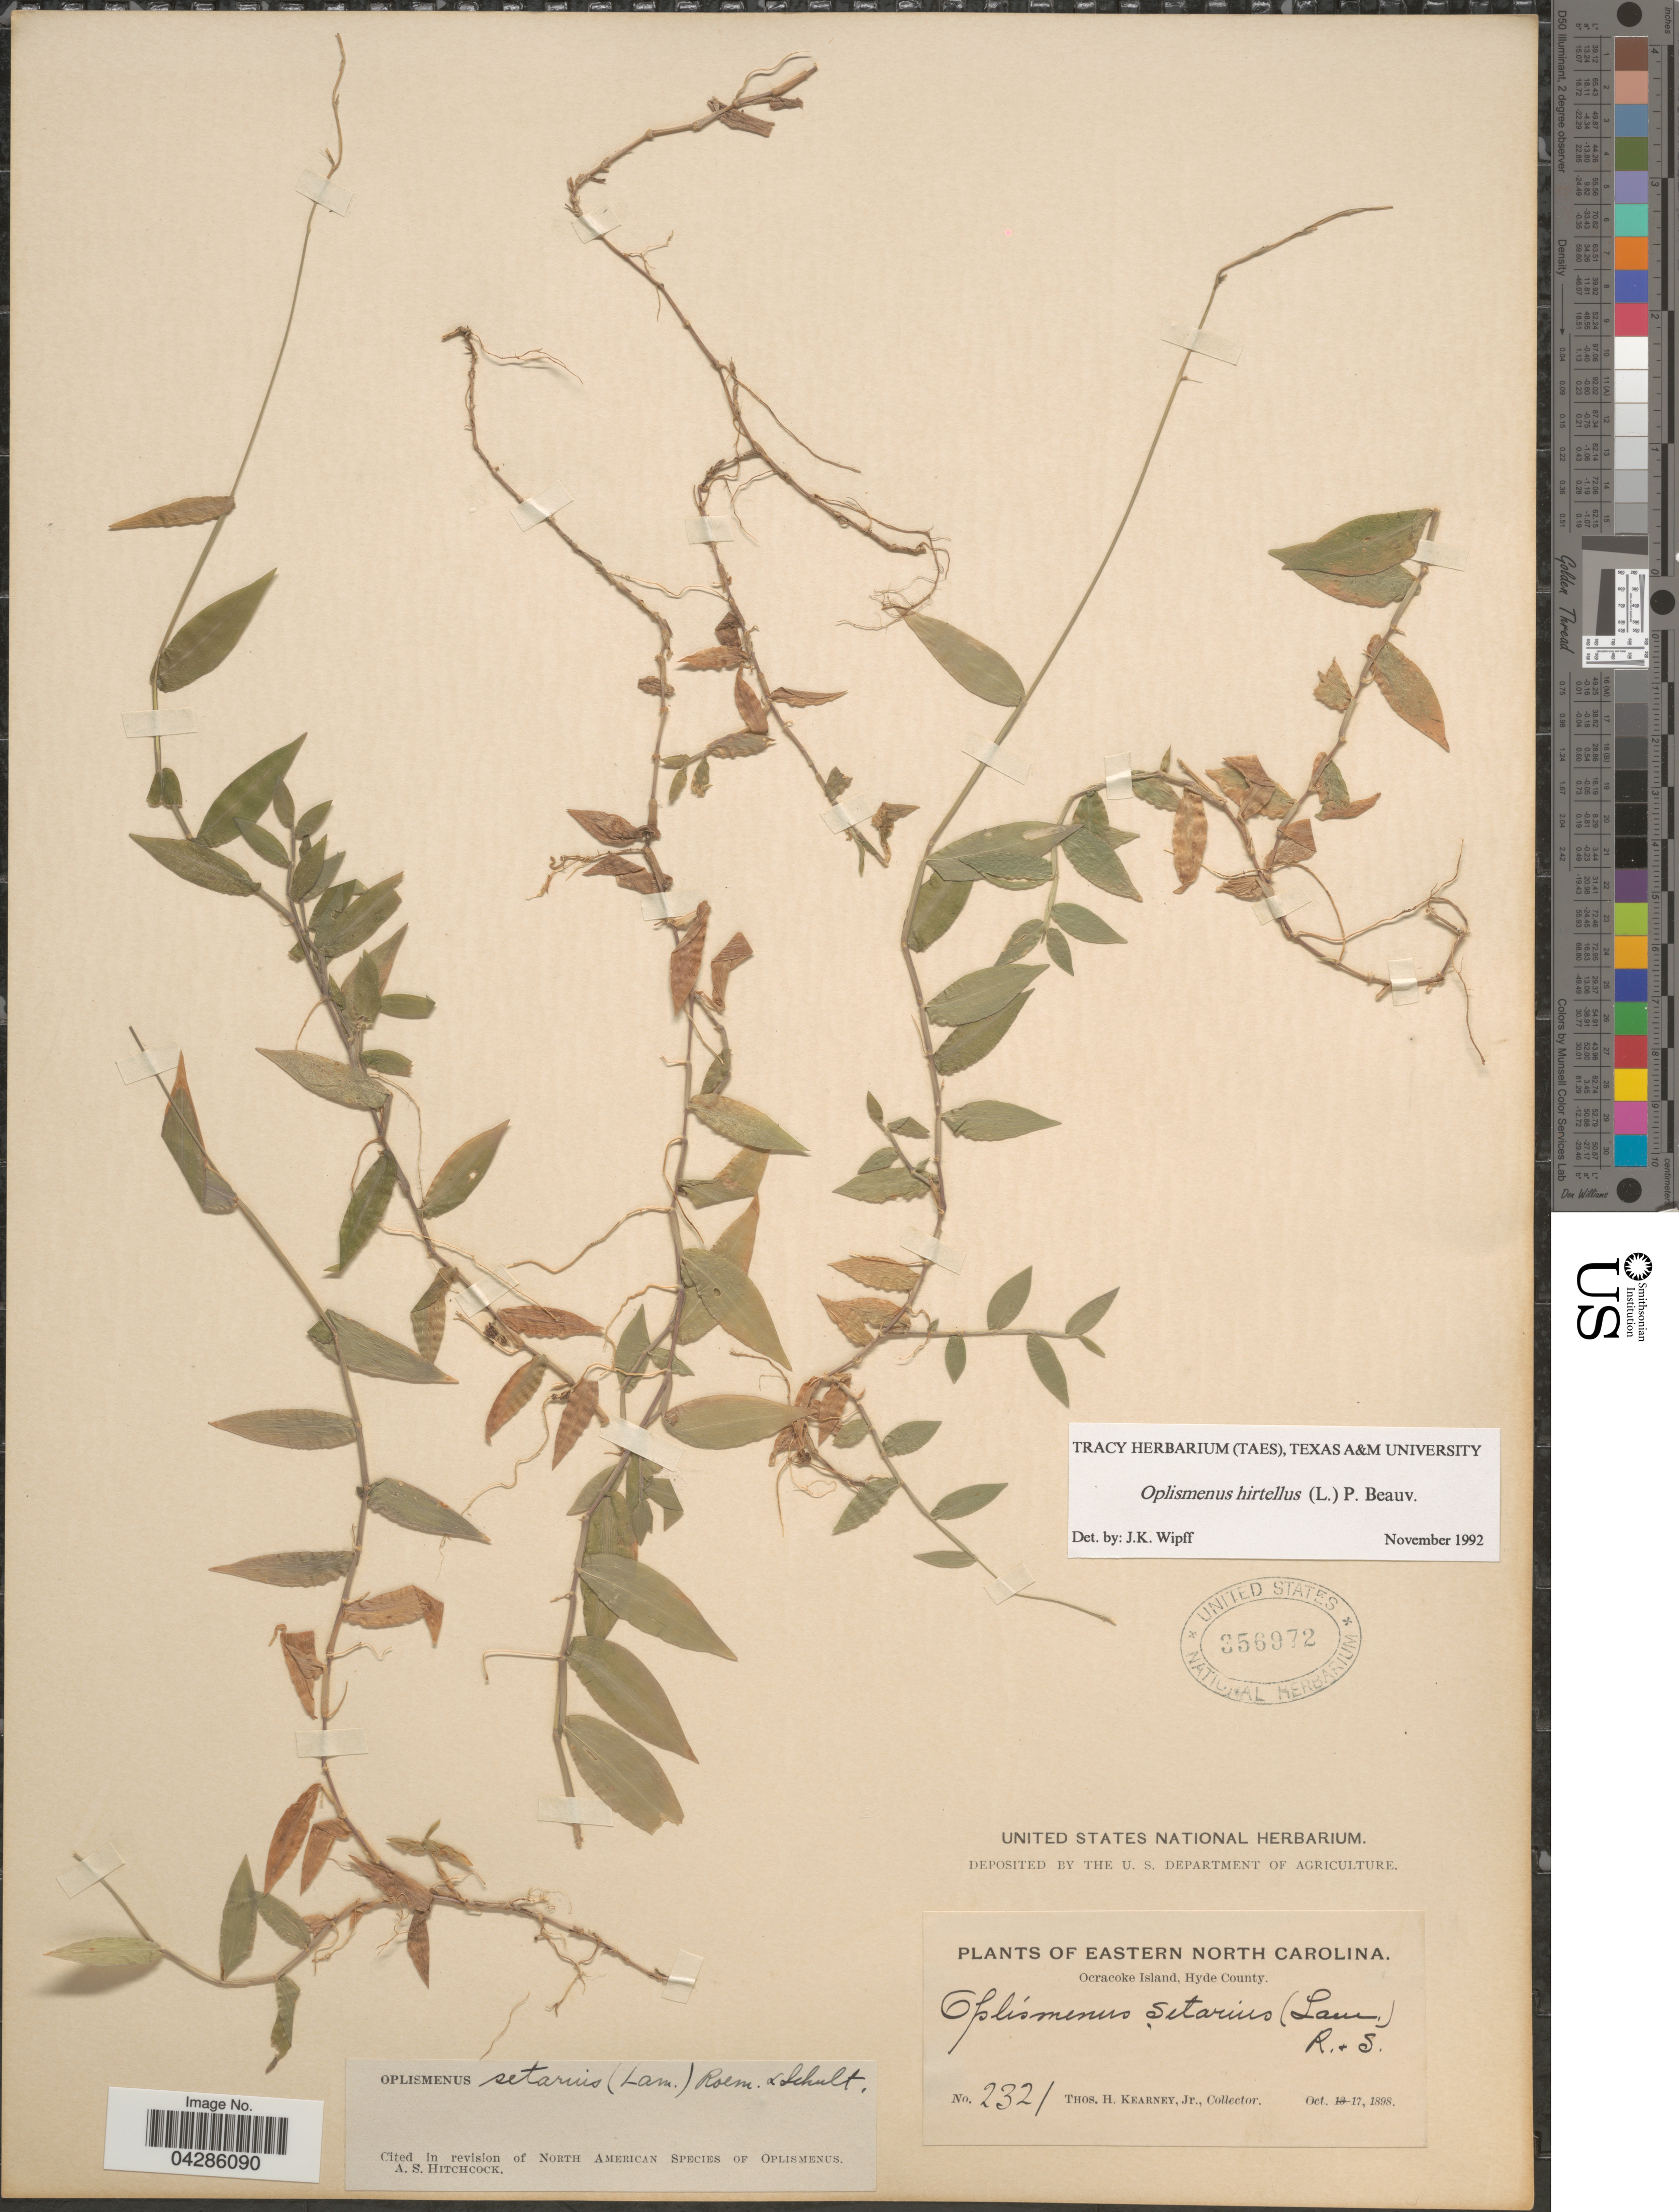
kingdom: Plantae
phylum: Tracheophyta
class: Liliopsida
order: Poales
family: Poaceae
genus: Oplismenus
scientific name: Oplismenus hirtellus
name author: (L.) P. Beauv.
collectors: T. H. Kearney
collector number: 2321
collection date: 1898-10-17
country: United States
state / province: North Carolina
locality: Eastern North Carolina. Ocracoke Island, Hyde County.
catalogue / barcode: US 356972